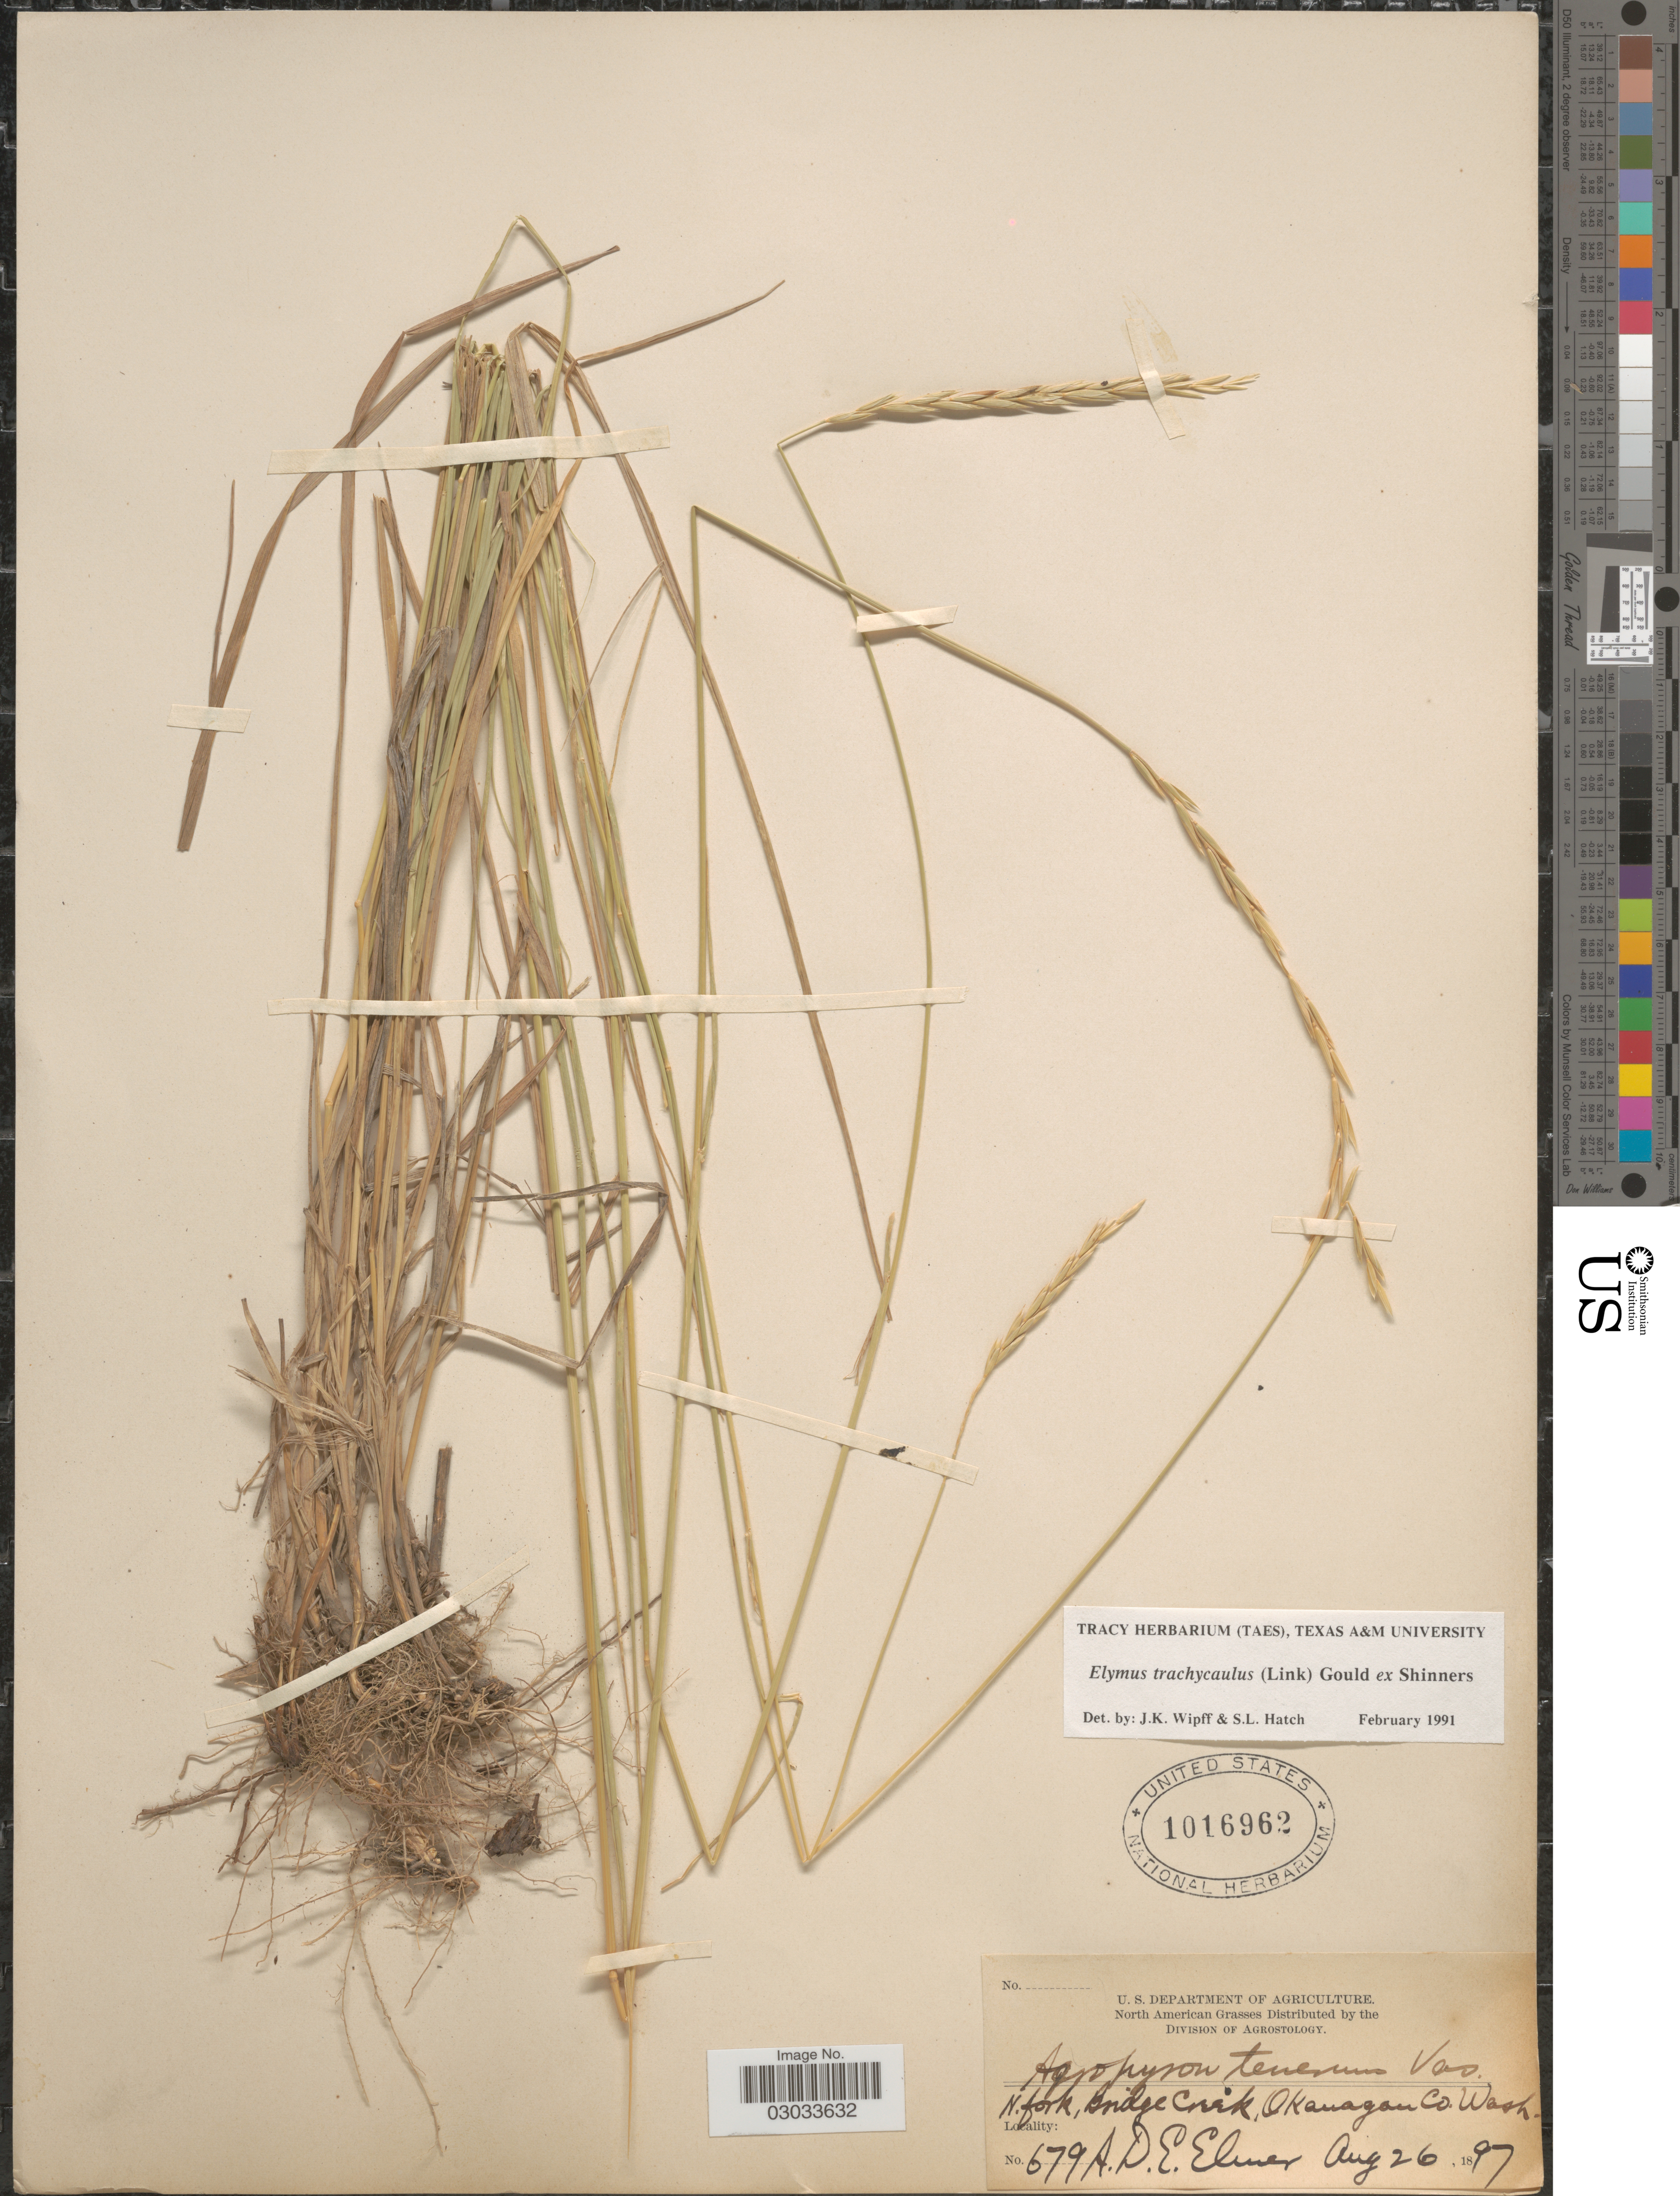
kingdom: Plantae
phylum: Tracheophyta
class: Liliopsida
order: Poales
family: Poaceae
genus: Elymus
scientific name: Elymus trachycaulus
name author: (Link) Gould ex Shinners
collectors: A. D. E. Elmer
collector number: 679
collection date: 1897-08-26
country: United States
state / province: Washington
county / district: Okanogan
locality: N.fork, Bridge Creek, Okanogan Co.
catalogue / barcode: US 1016962